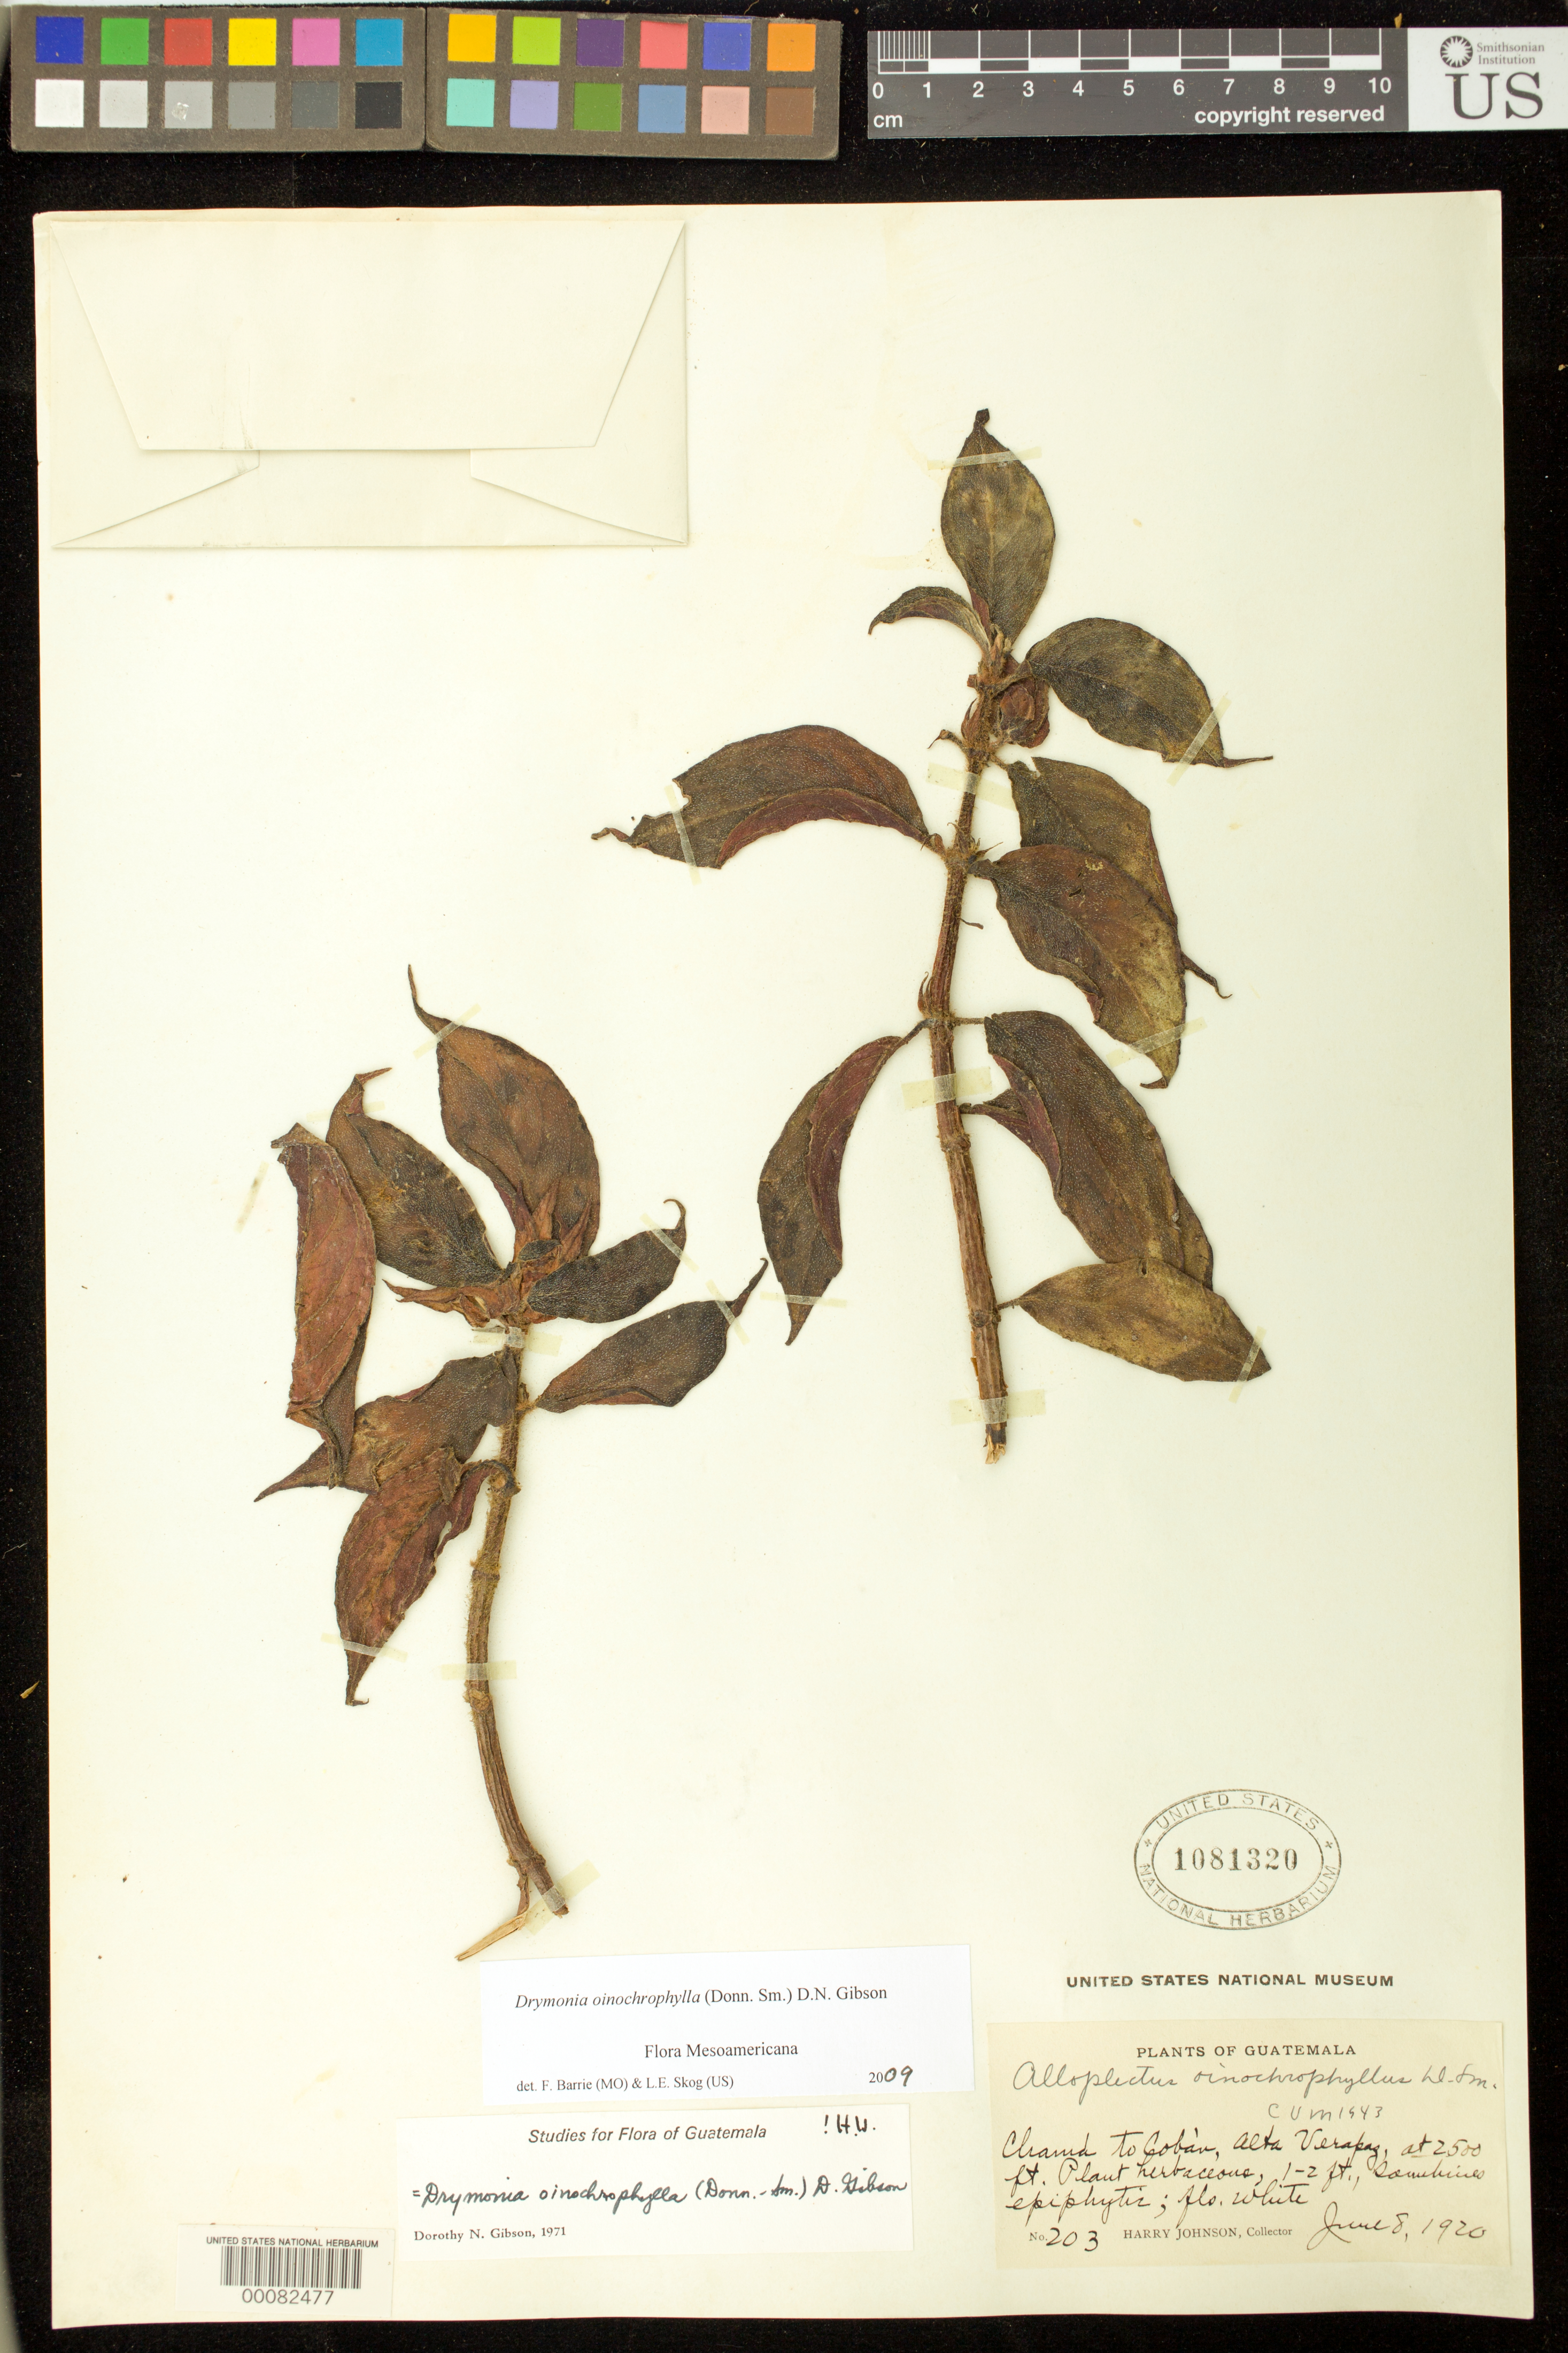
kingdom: Plantae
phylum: Tracheophyta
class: Magnoliopsida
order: Lamiales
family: Gesneriaceae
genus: Drymonia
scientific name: Drymonia oinochrophylla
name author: (Donn. Sm.) D.N. Gibson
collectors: H. Johnson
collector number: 203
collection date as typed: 08 Jun 1920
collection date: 1920-06-08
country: Guatemala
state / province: Alta Verapaz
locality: Chama to Coban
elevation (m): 762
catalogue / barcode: US 1081320